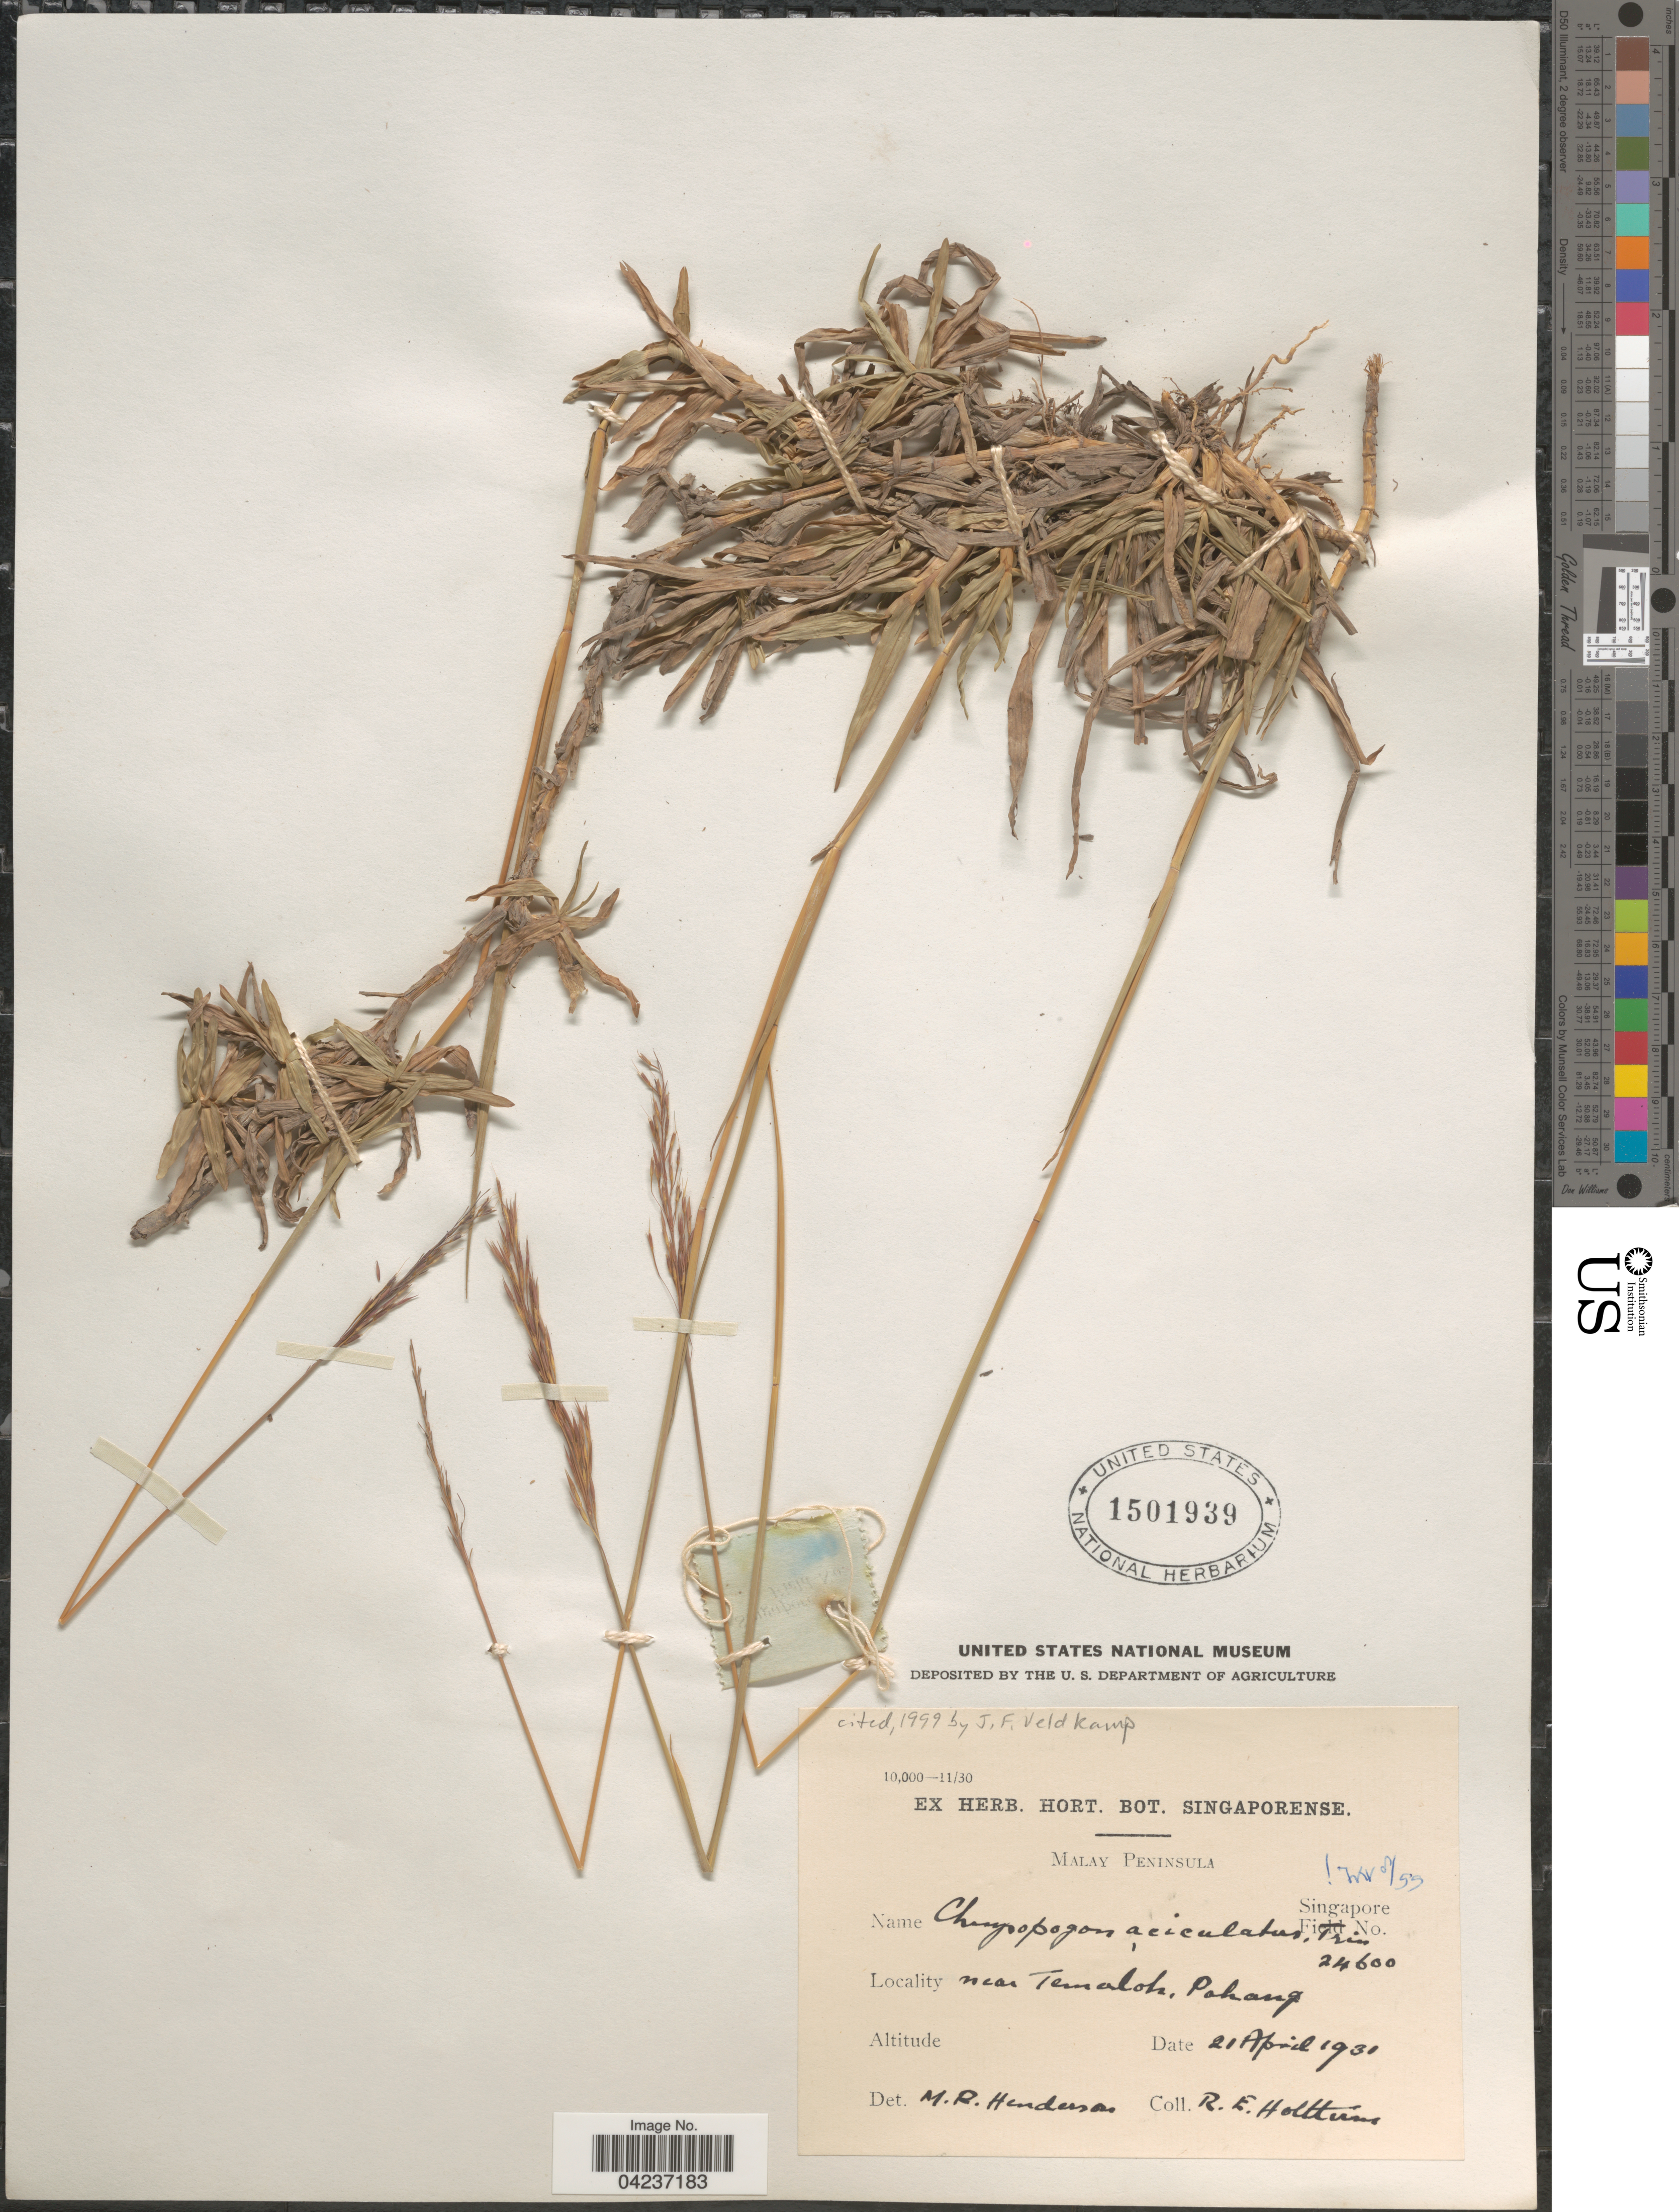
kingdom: Plantae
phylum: Tracheophyta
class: Liliopsida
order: Poales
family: Poaceae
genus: Chrysopogon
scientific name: Chrysopogon aciculatus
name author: (Retz.) Trin.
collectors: R. E. Holttum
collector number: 24600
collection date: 1931-04-21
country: Malaysia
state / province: Pahang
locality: Malay Peninsula. Near Temerloh, Pahang.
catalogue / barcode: US 1501939